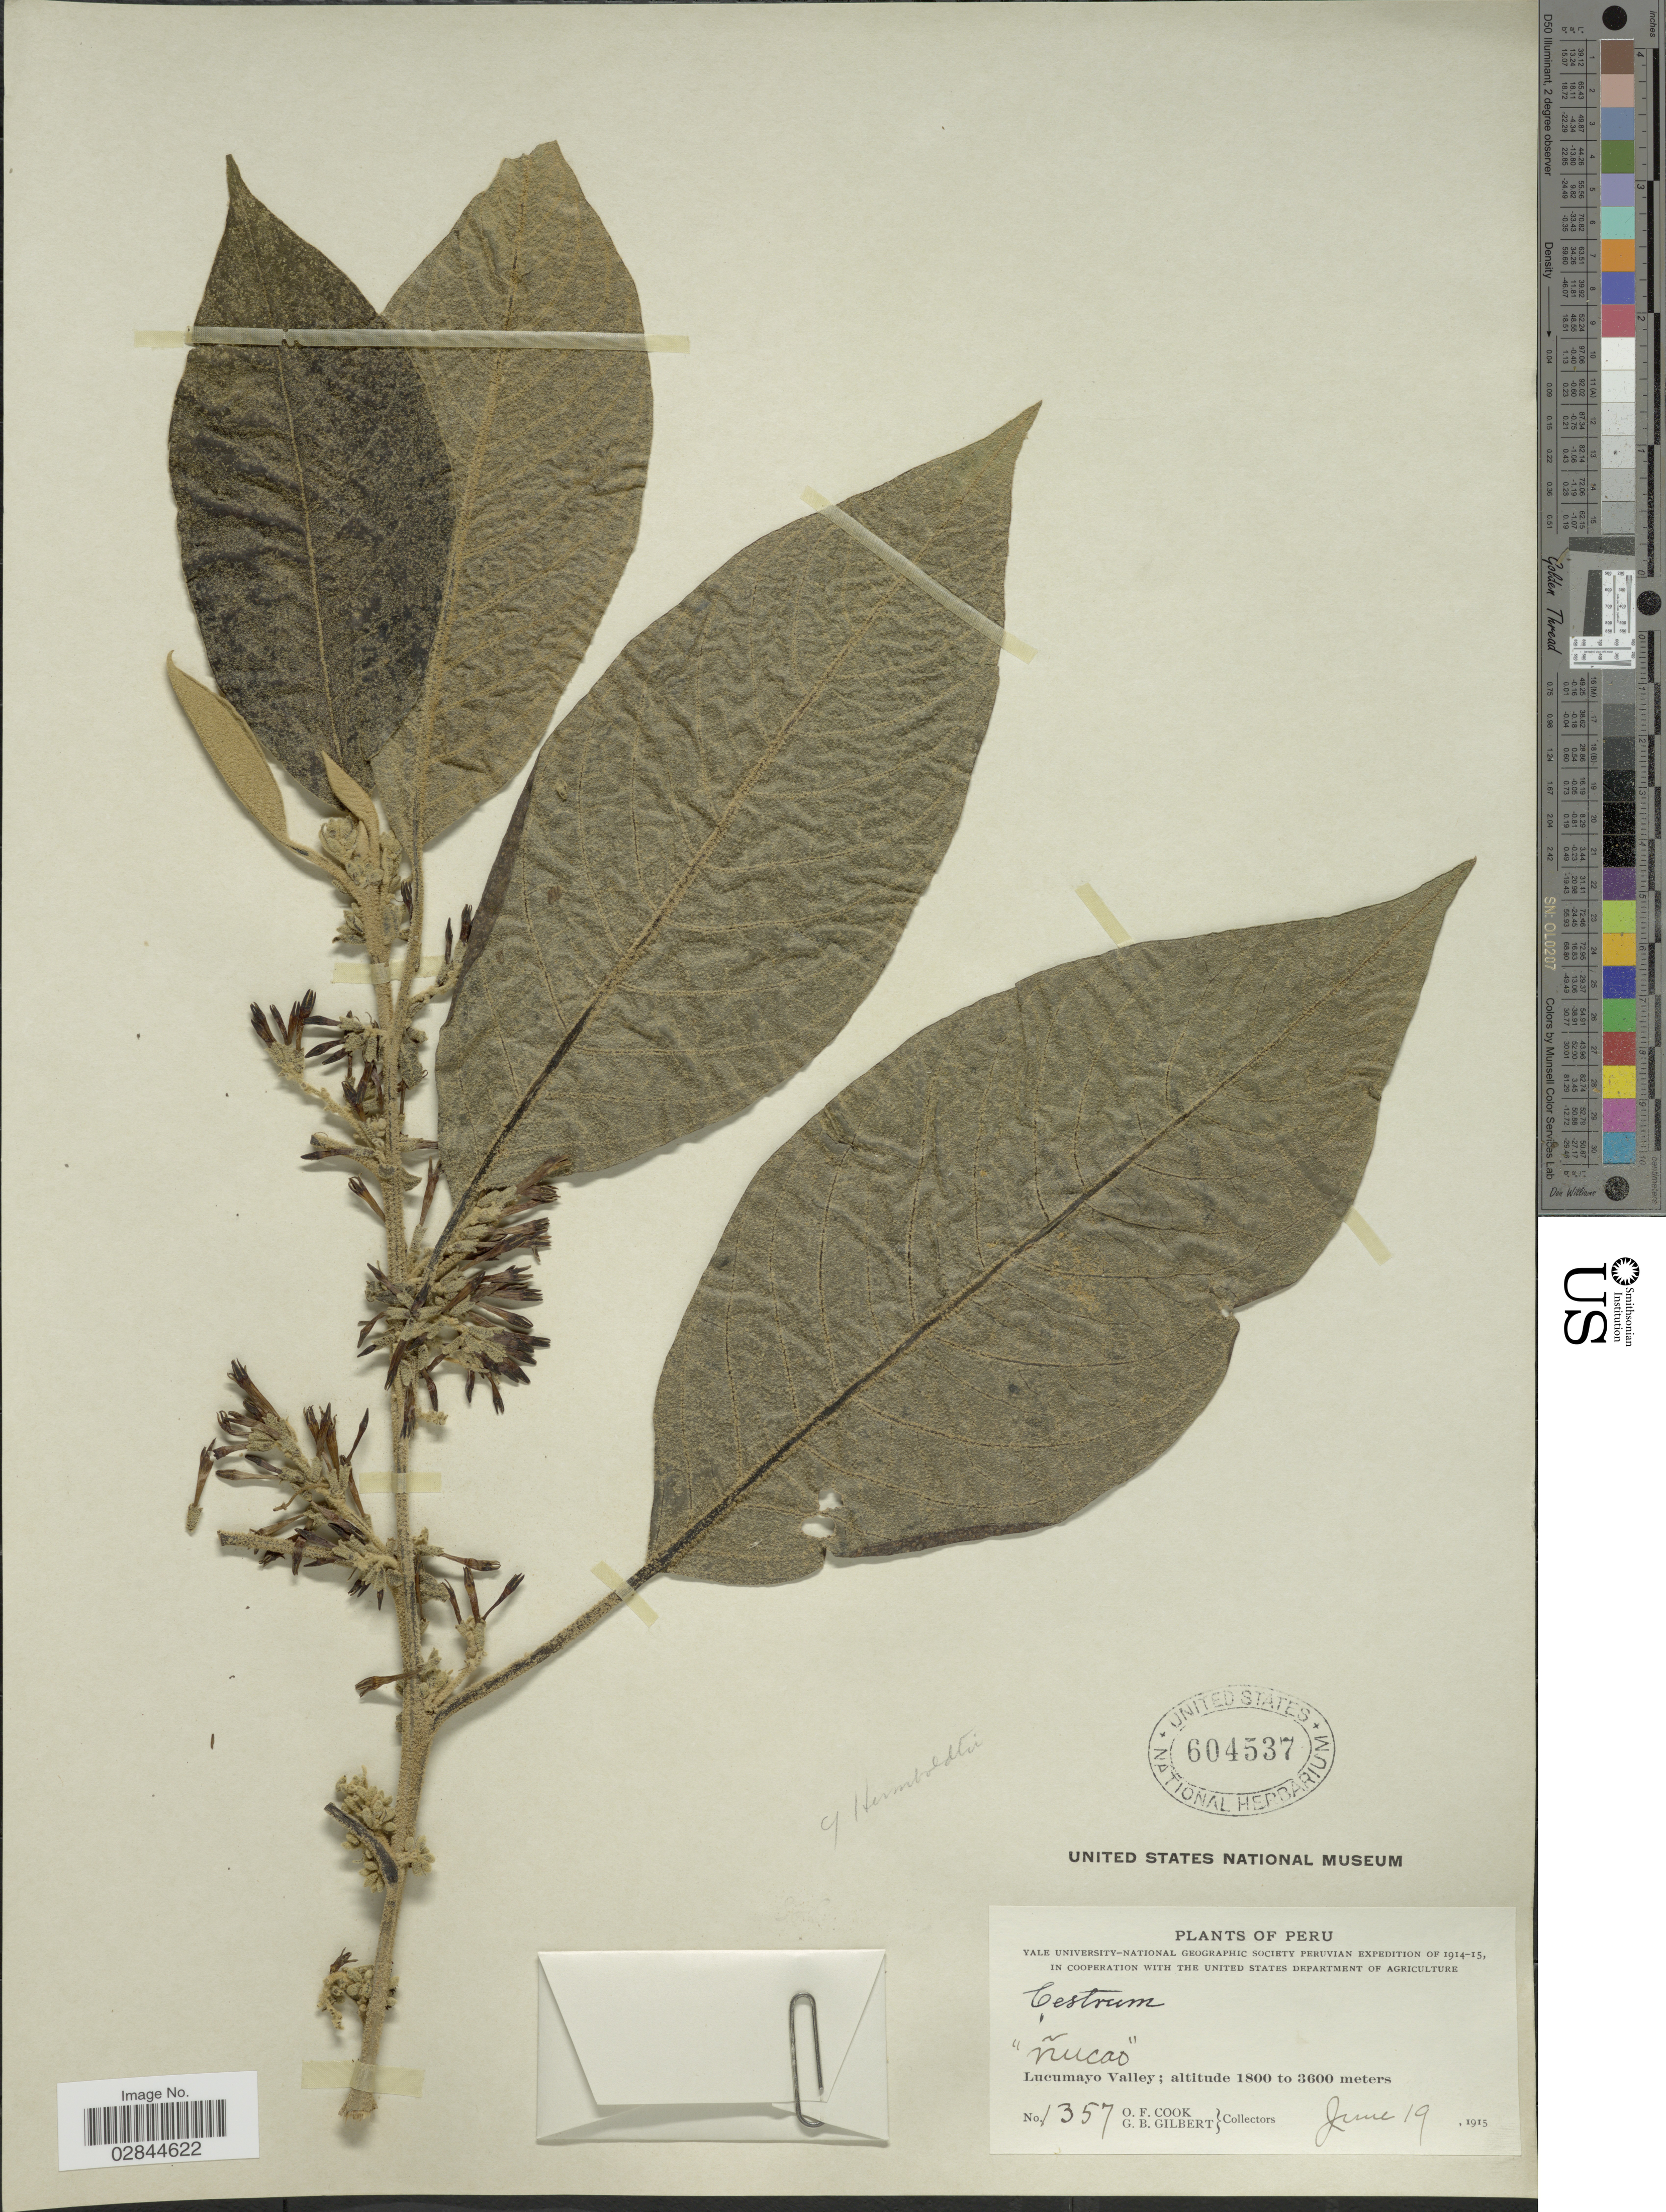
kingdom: Plantae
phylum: Tracheophyta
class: Magnoliopsida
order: Solanales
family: Solanaceae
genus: Cestrum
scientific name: Cestrum humboldtii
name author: Francey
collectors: O. F. Cook & G. B. Gilbert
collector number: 1357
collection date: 1915-06-19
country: Peru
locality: Lucumayo Valley.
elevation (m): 1800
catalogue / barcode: US 604537